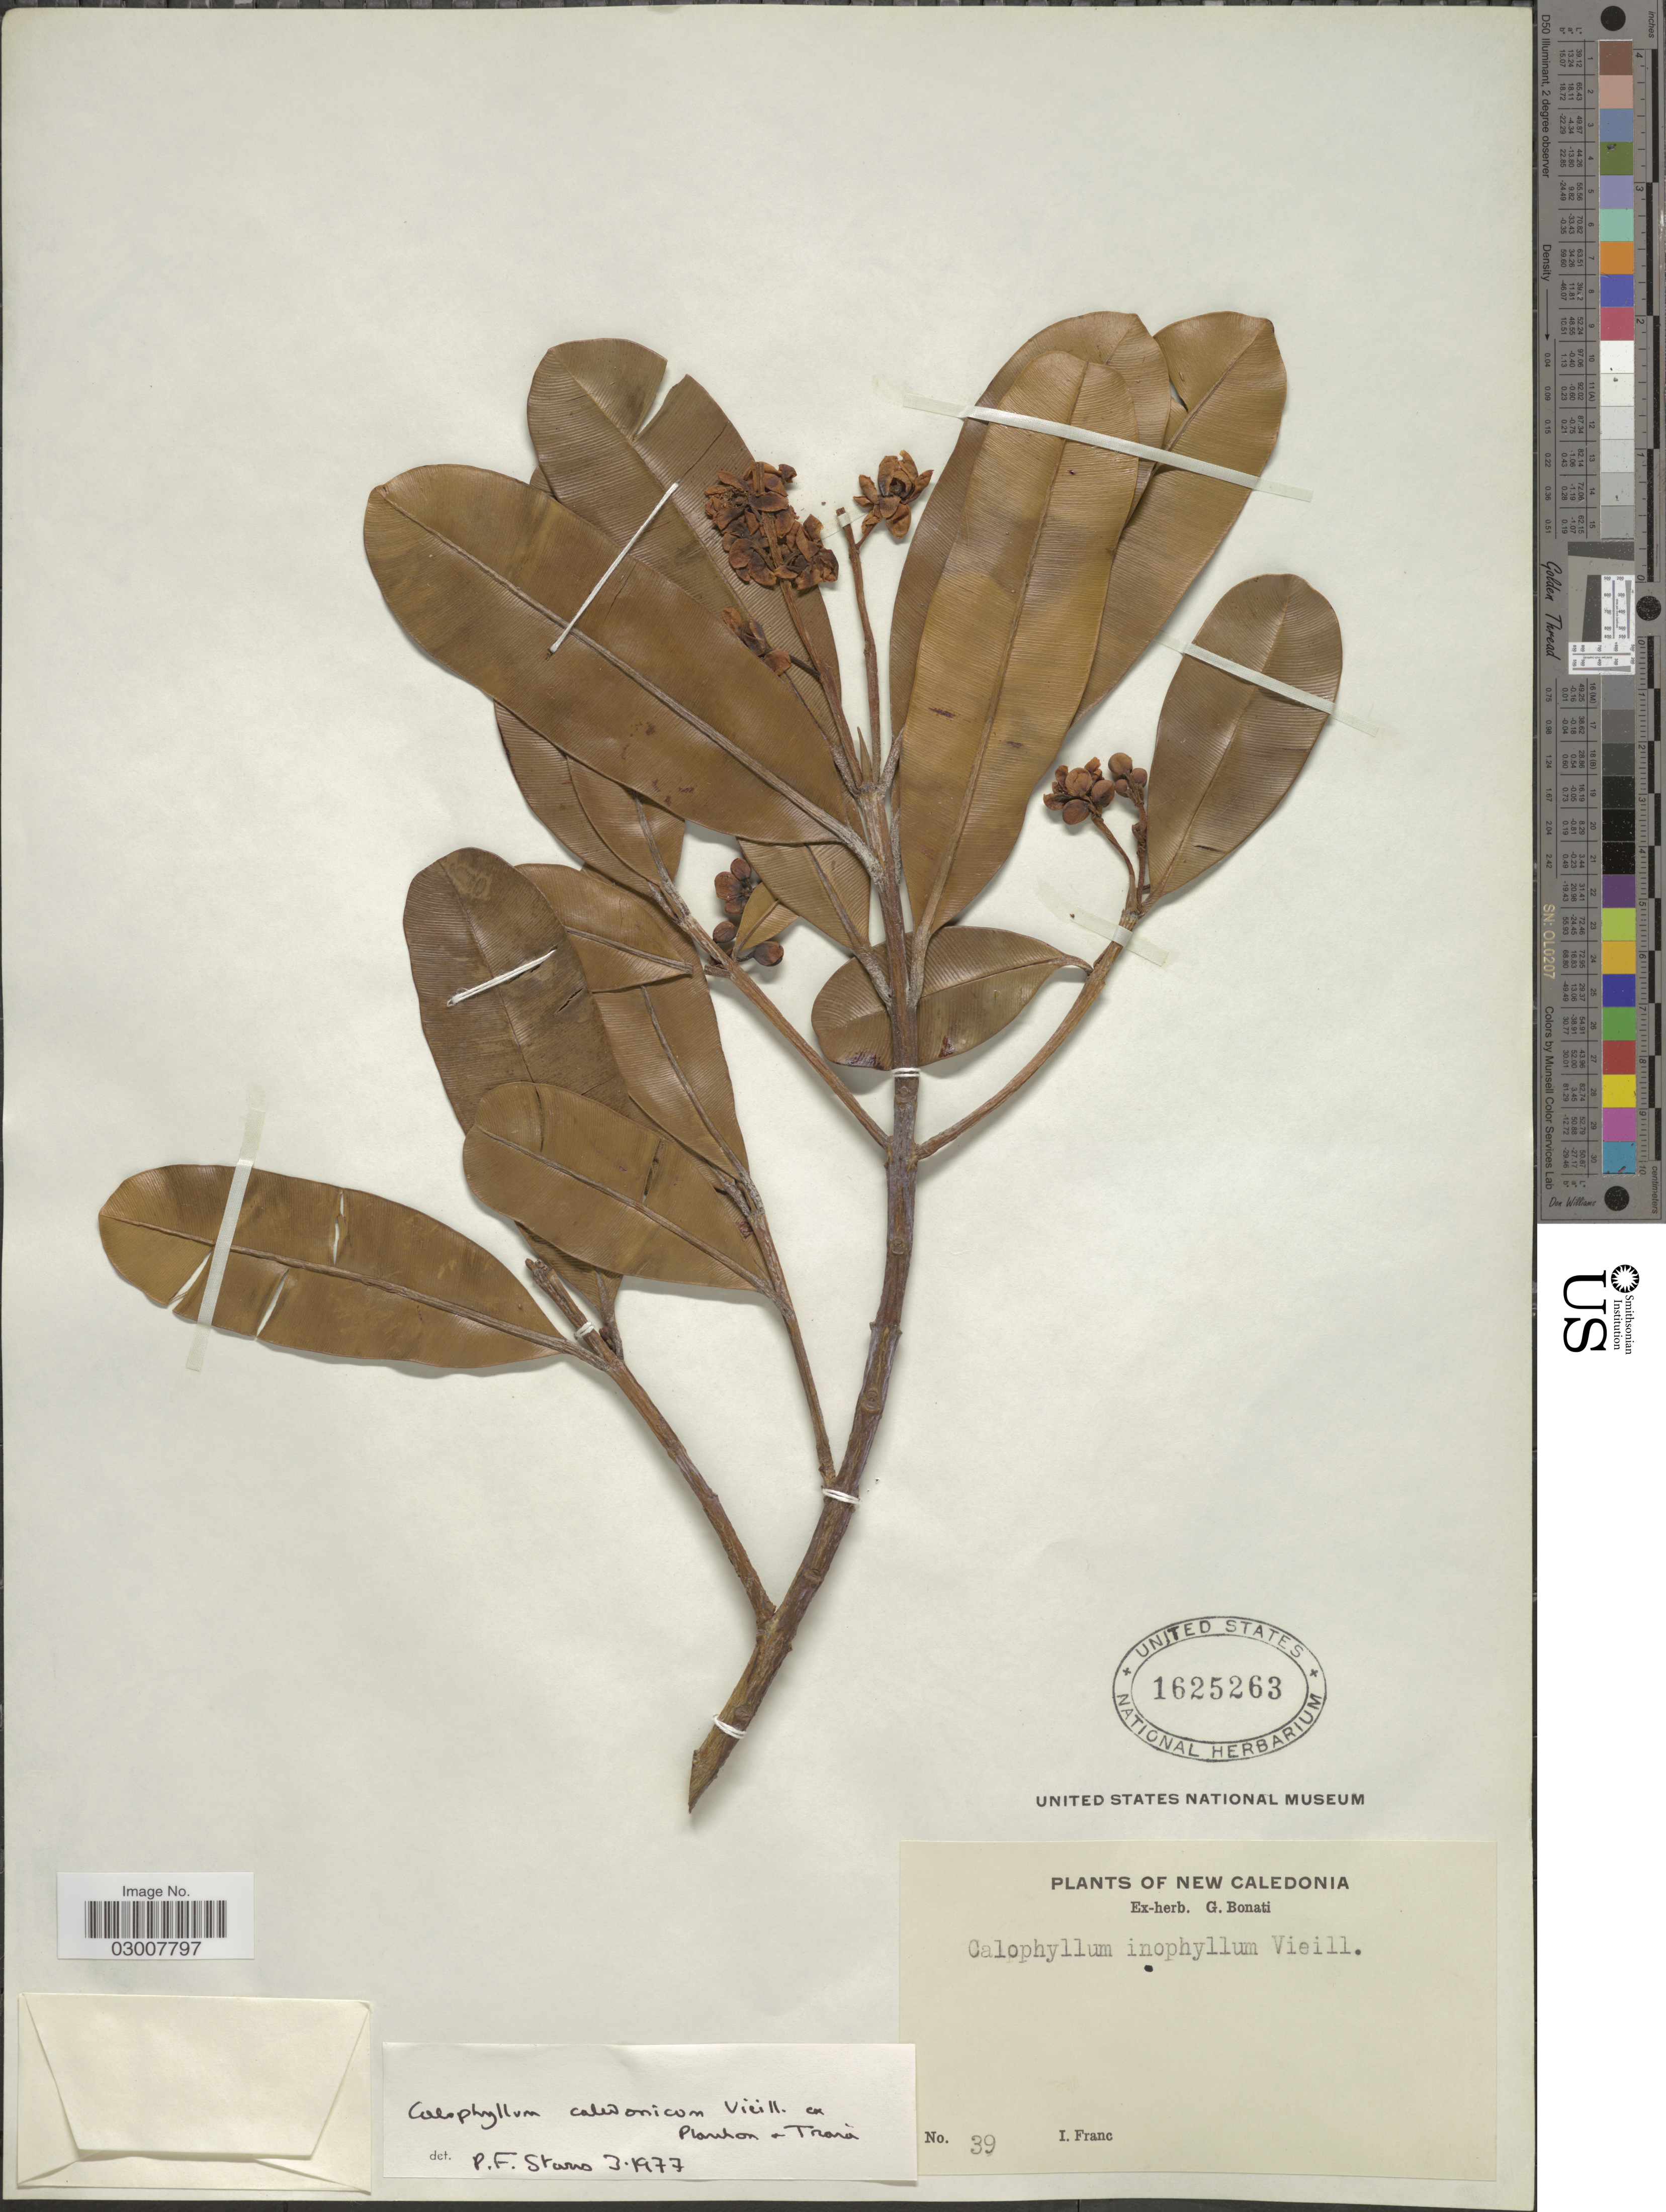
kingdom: Plantae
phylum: Tracheophyta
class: Magnoliopsida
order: Malpighiales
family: Calophyllaceae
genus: Calophyllum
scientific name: Calophyllum caledonicum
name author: Vieill. ex Planch. & Triana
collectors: I. Franc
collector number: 39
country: New Caledonia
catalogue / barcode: US 1625263